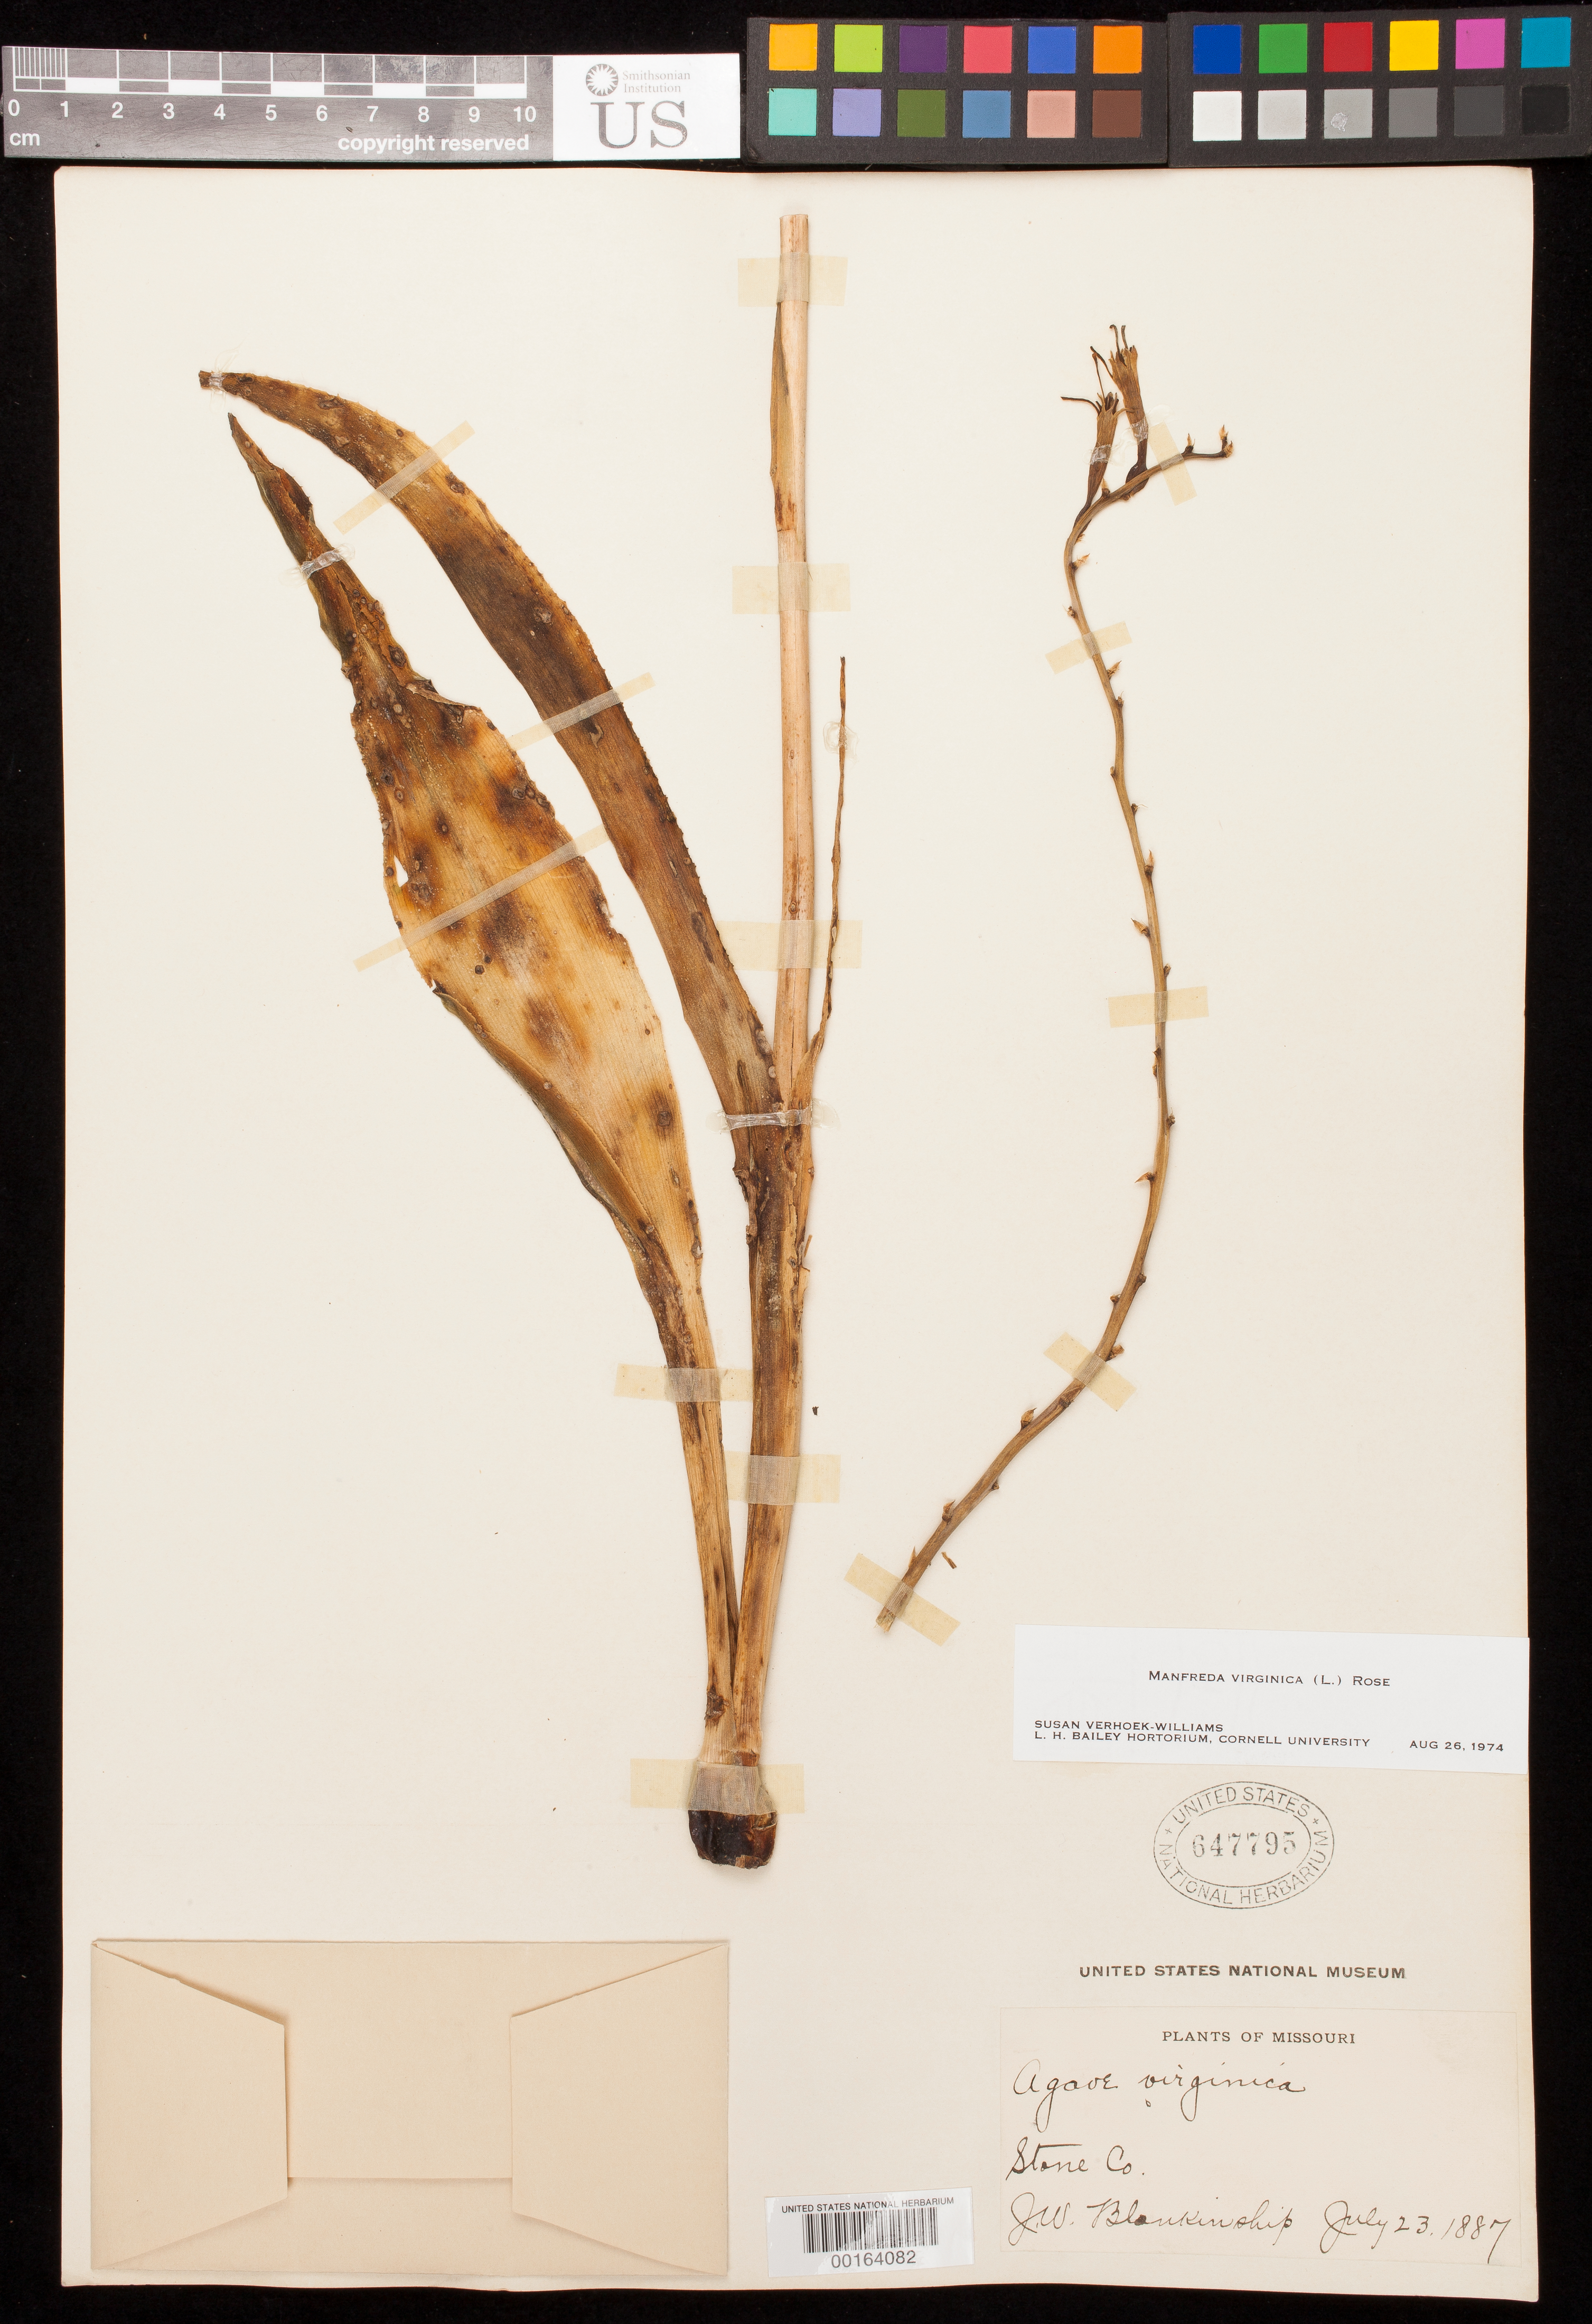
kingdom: Plantae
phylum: Tracheophyta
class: Liliopsida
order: Asparagales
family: Asparagaceae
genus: Manfreda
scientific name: Manfreda virginica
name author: (L.) Salisb. ex Rose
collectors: J. W. Blankinship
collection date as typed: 23 Jul 1887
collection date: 1887-07-23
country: United States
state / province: Missouri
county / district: Stone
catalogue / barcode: US 647795